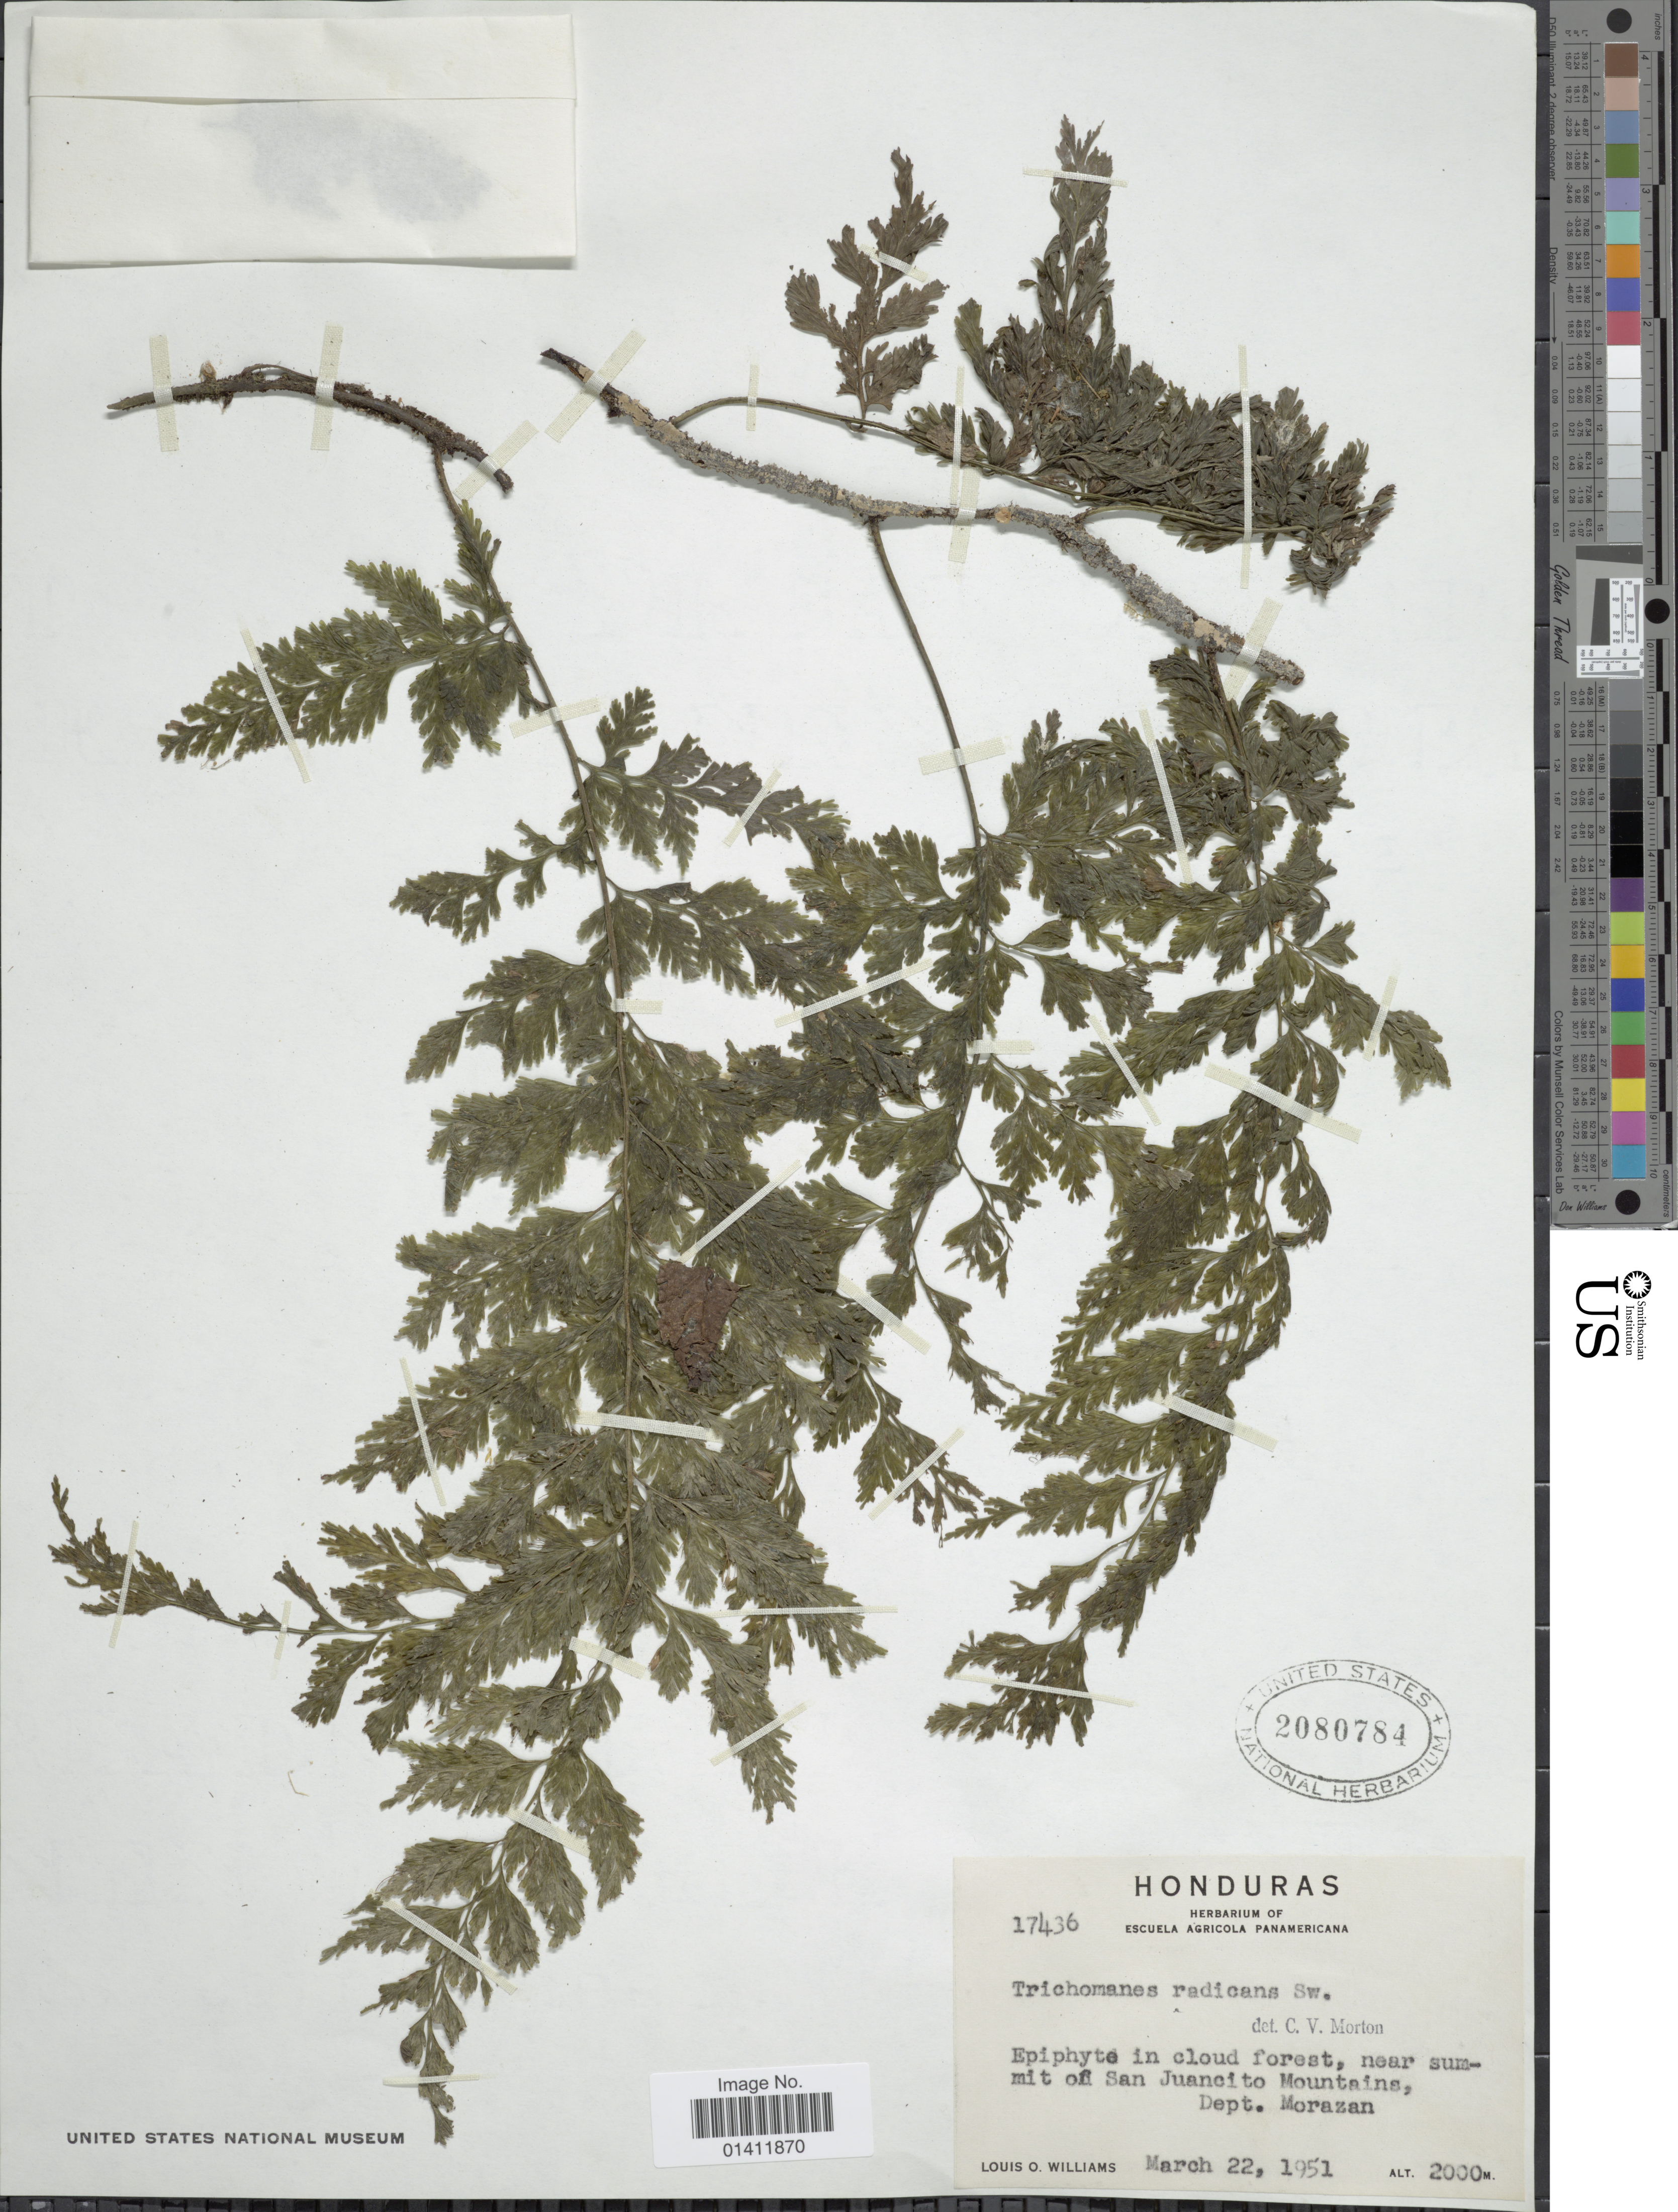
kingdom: Plantae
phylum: Tracheophyta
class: Polypodiopsida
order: Hymenophyllales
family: Hymenophyllaceae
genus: Vandenboschia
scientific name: Vandenboschia radicans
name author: (Sw.) Copel.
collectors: L. O. Williams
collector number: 17436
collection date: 1951-03-22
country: Honduras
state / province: Fco. Morazán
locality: Near summit of San Juancito Mountains, Dept. Morazan.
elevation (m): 2000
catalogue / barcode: US 2080784